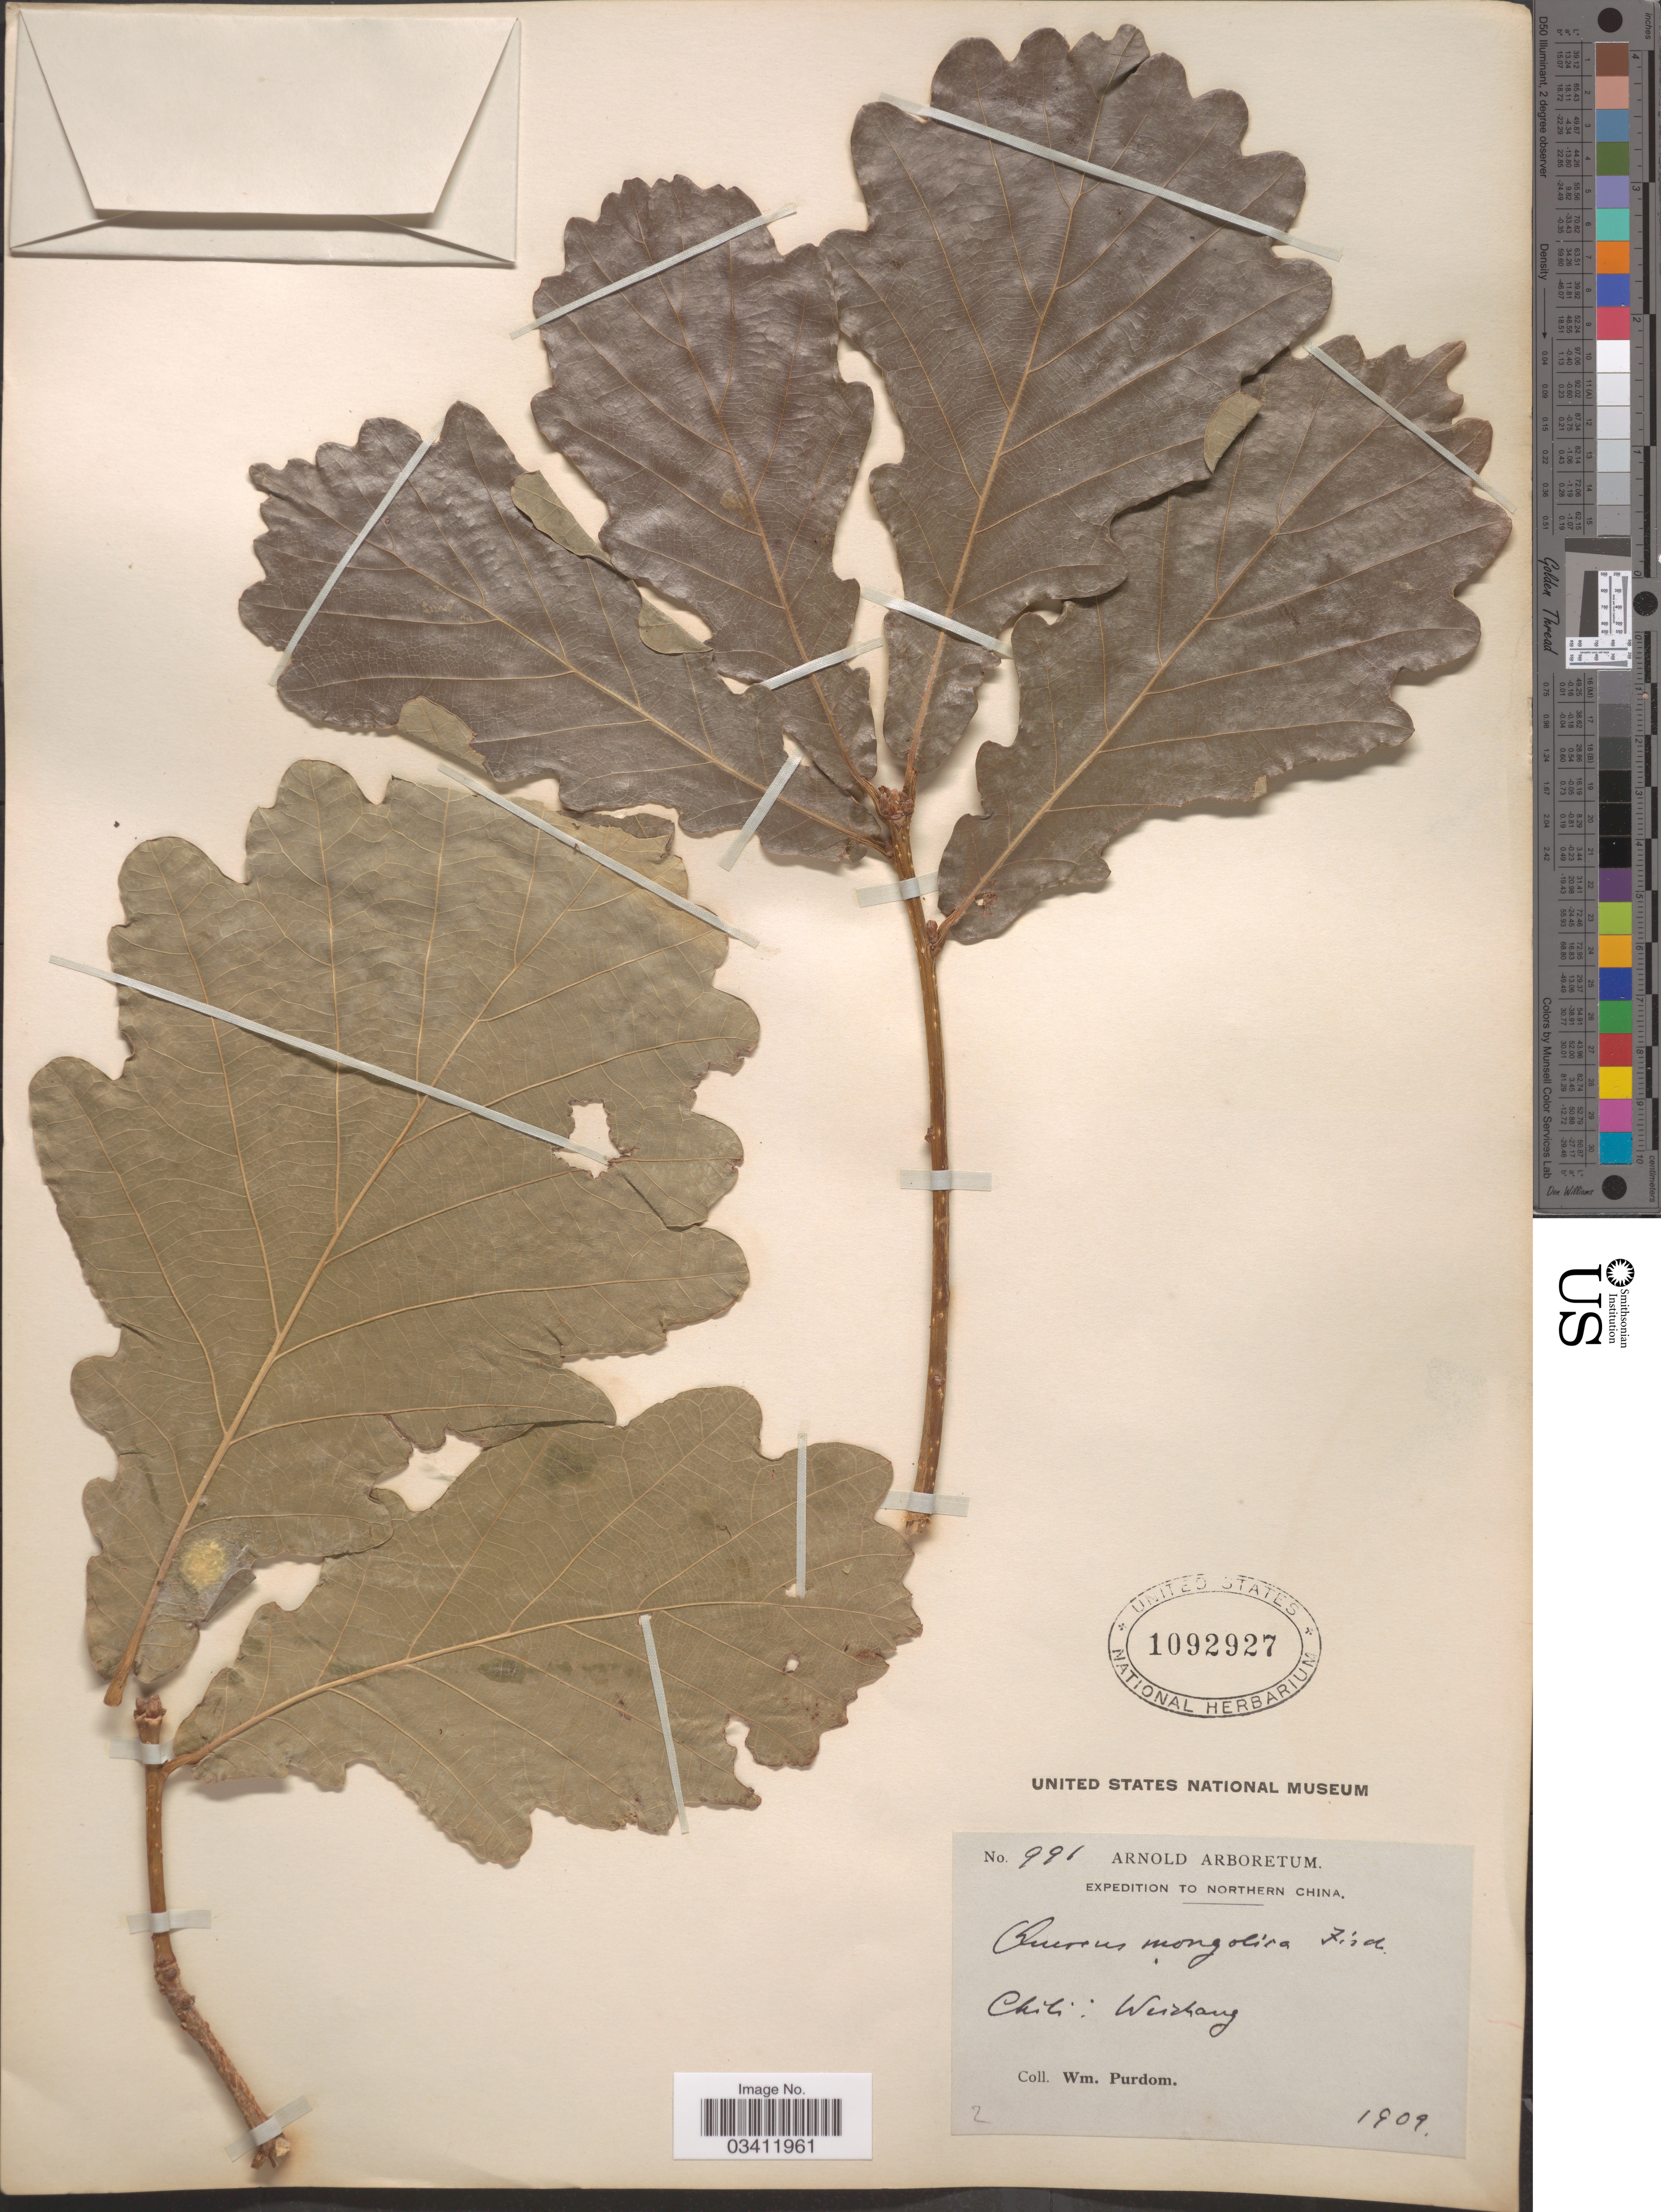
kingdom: Plantae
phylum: Tracheophyta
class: Magnoliopsida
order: Fagales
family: Fagaceae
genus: Quercus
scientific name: Quercus mongolica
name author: Fisch. ex Ledeb.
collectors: W. Purdom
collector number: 991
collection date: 1909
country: China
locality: Northern China. Chili: Weichang.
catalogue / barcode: US 1092927